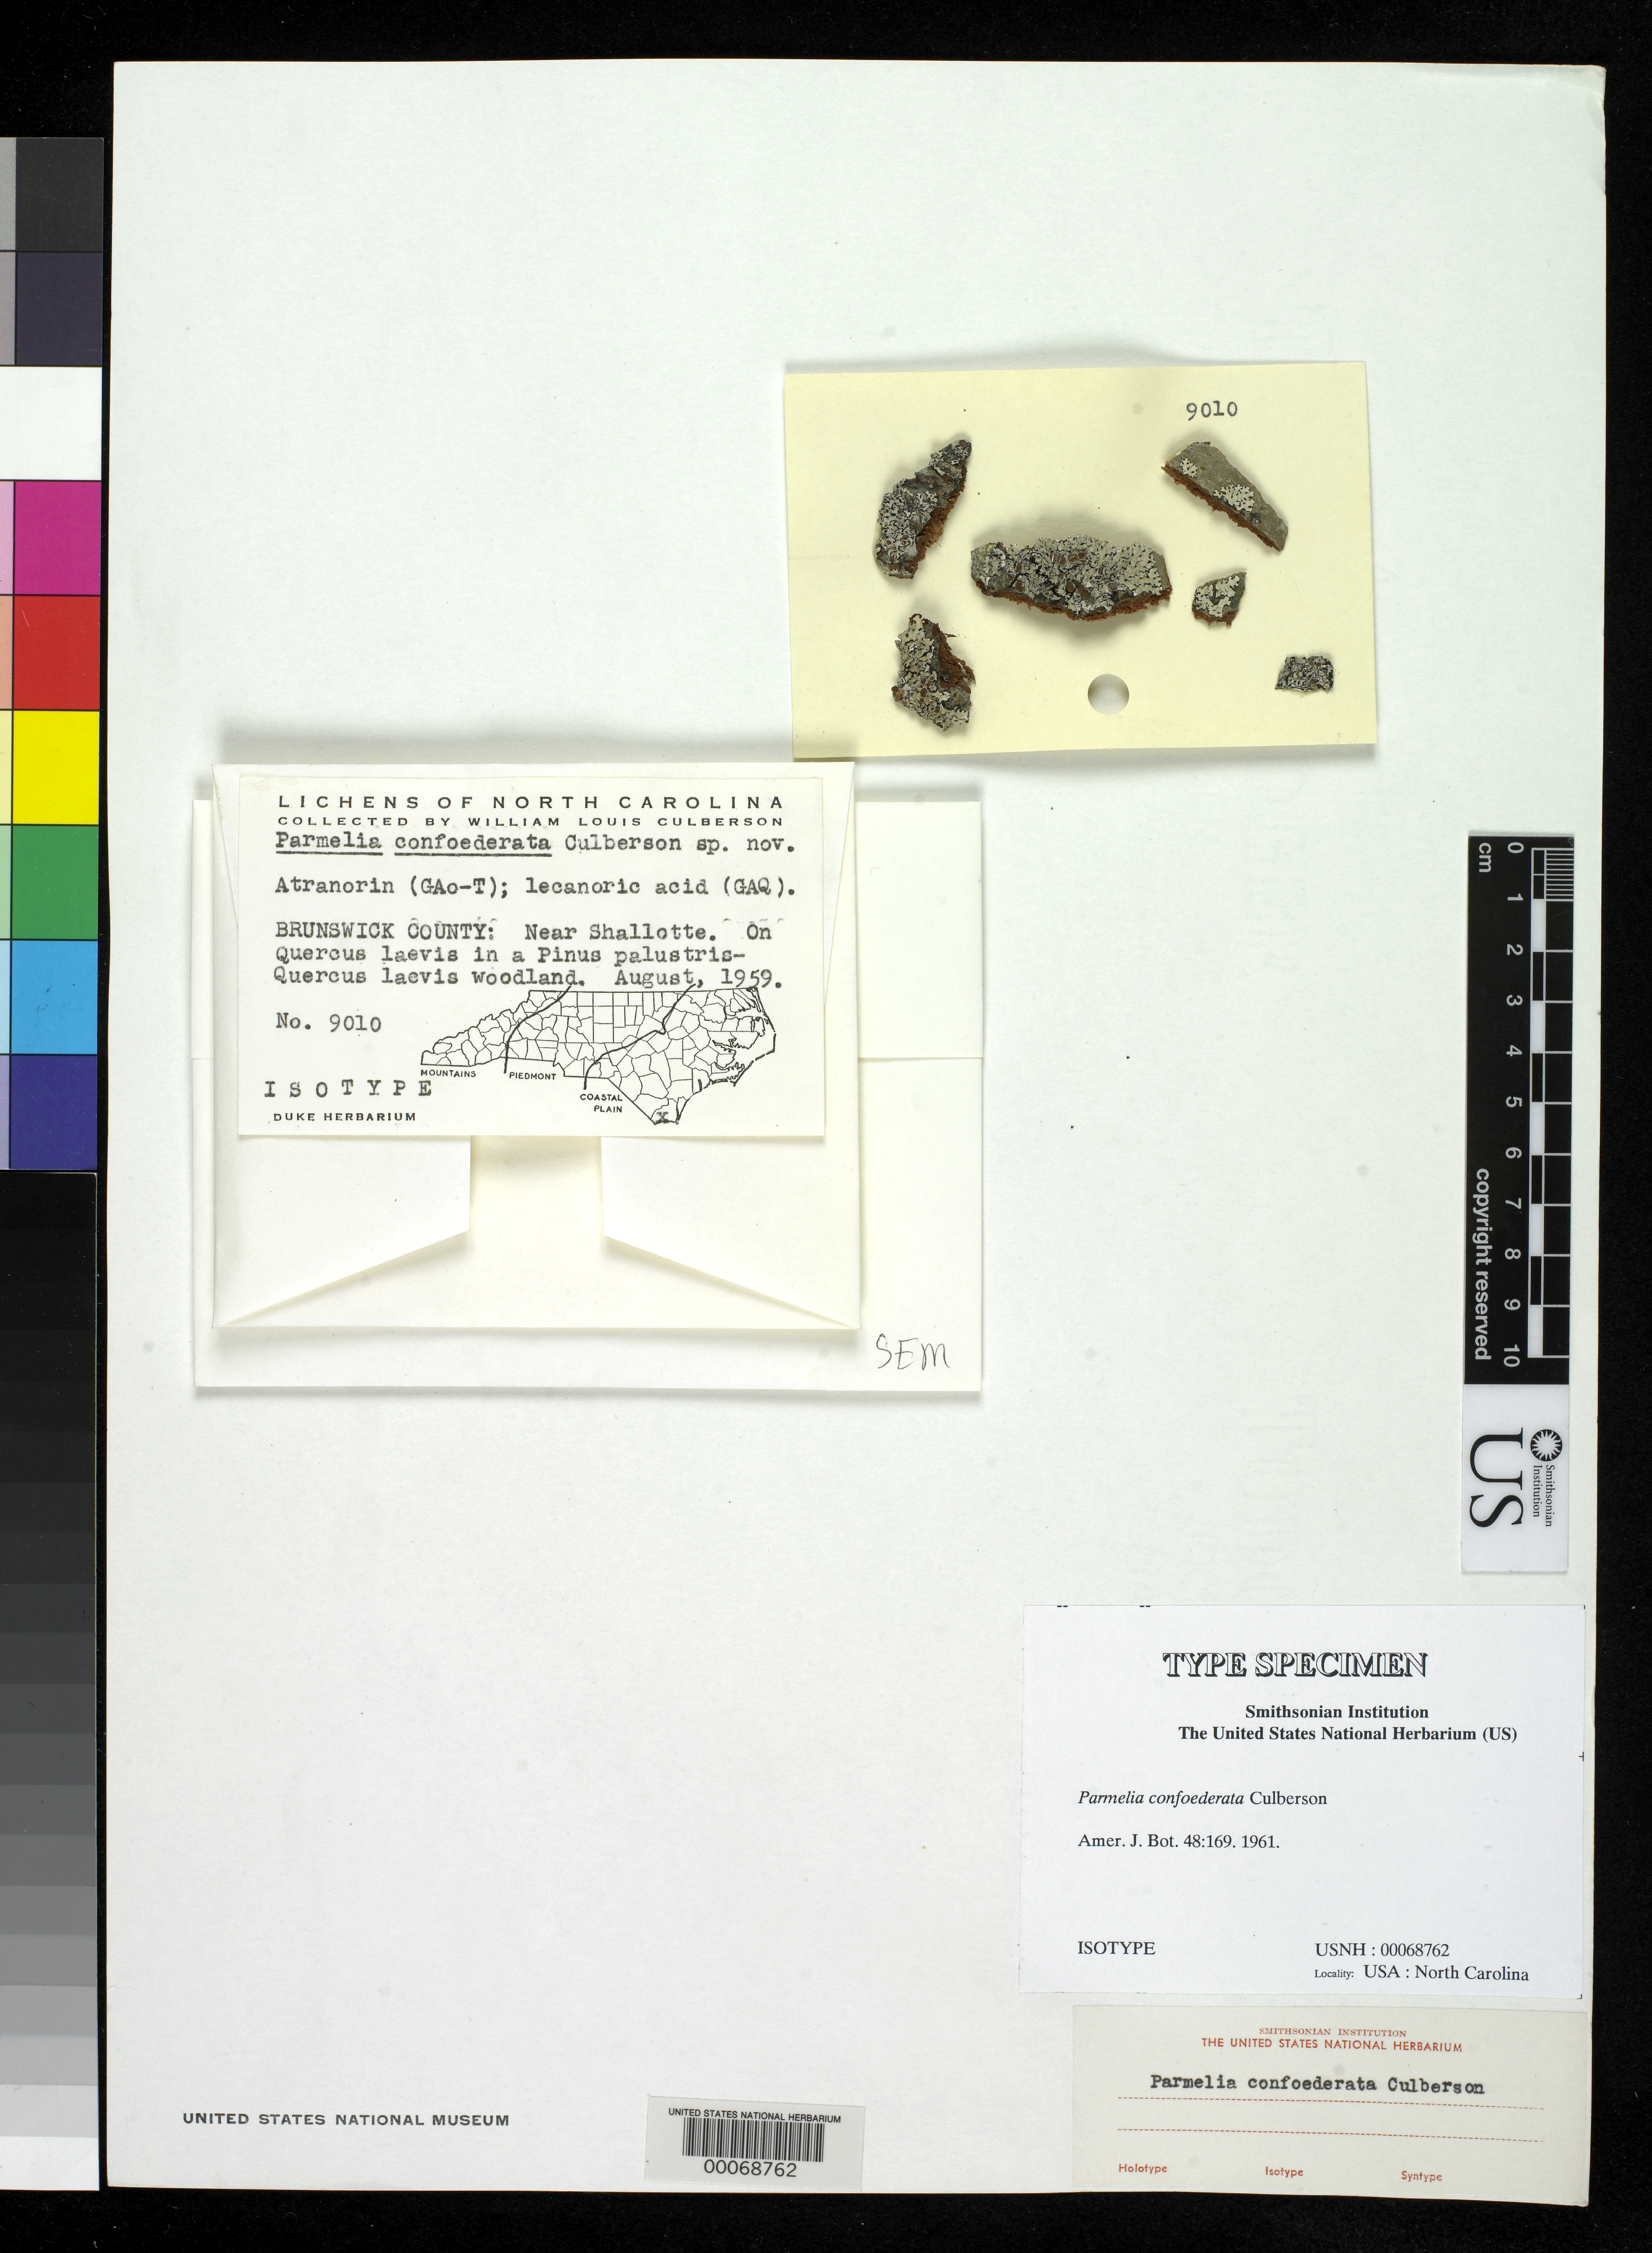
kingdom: Fungi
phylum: Ascomycota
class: Lecanoromycetes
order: Lecanorales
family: Parmeliaceae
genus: Parmelia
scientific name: Parmelia confoederata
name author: W.L. Culb.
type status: Isotype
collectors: W. Culberson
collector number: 9010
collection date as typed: Aug 1959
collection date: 1959-08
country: United States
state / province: North Carolina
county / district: Brunswick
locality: Near Shallotte.